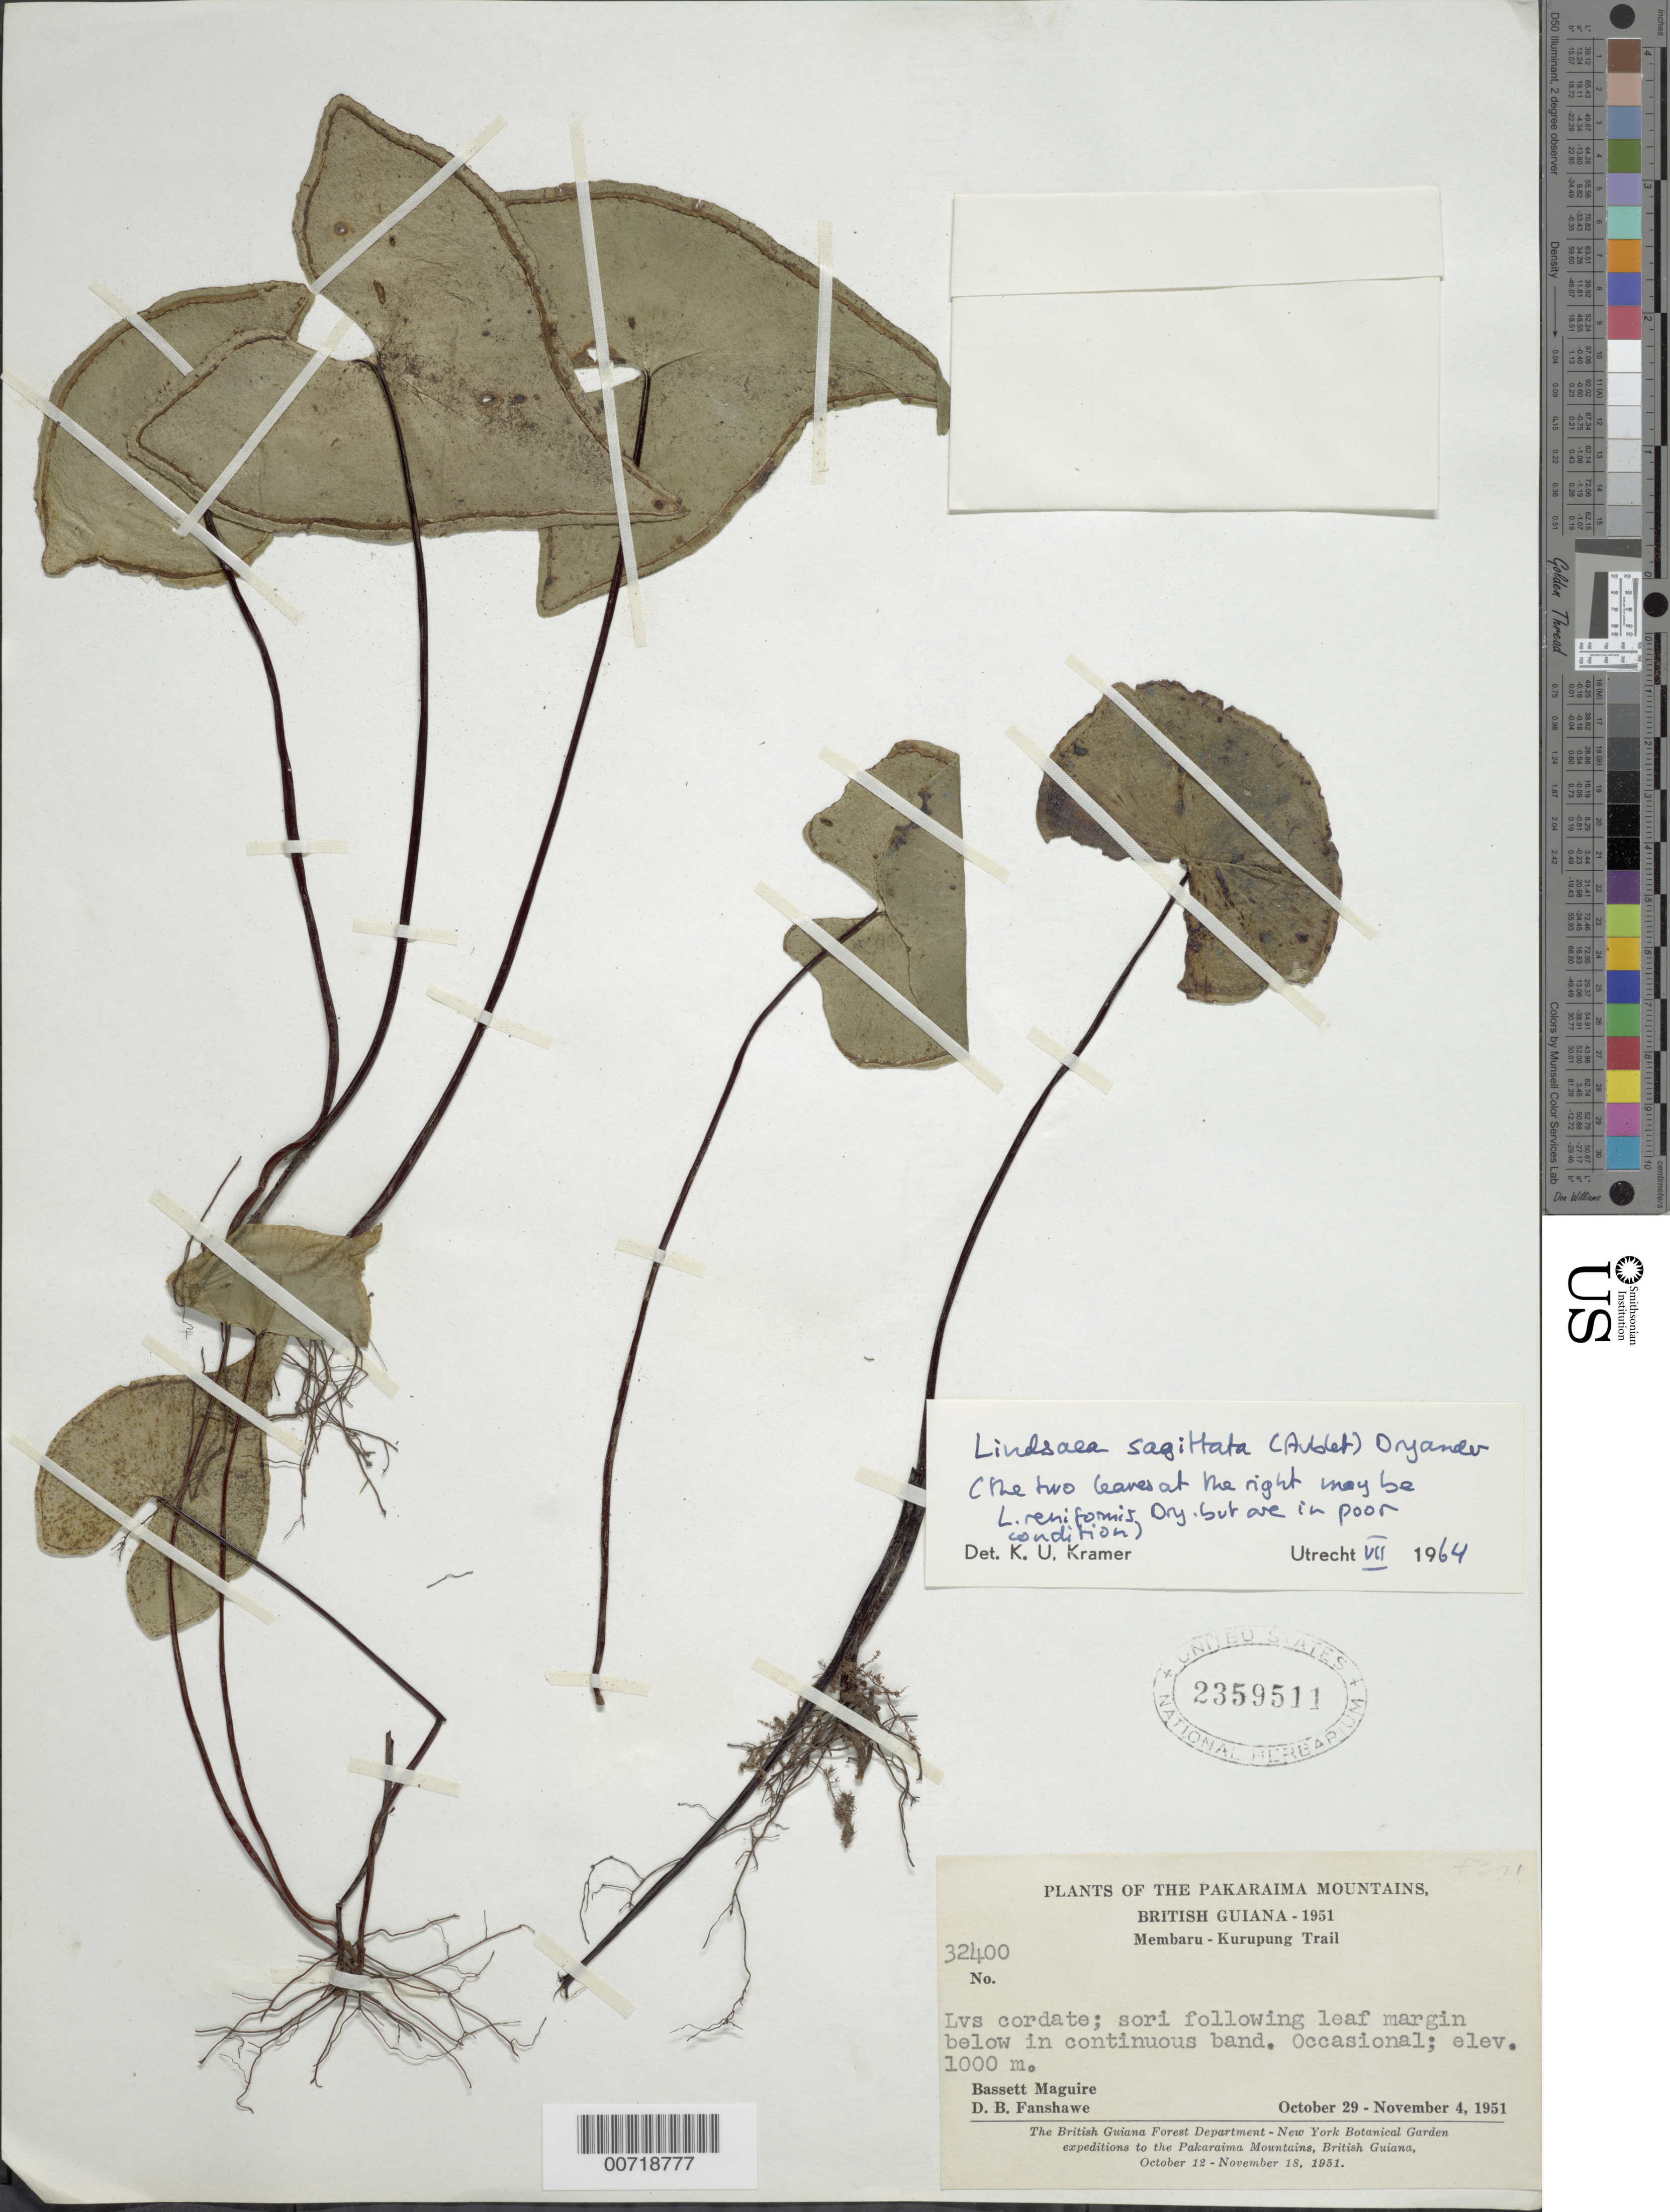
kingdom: Plantae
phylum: Tracheophyta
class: Polypodiopsida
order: Polypodiales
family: Lindsaeaceae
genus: Lindsaea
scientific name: Lindsaea sagittata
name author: (Aubl.) Dryand.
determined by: Kramer, K. U.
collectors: B. Maguire & D. B. Fanshawe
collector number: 32400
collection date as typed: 29-Oct-51 to 4-Nov-51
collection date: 1951-10-29/1951-11-04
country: Guyana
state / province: Cuyuni-Mazaruni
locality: Membaru-Kurupung Trail, Pakaraima Mts.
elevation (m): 1000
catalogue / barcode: US 2359511